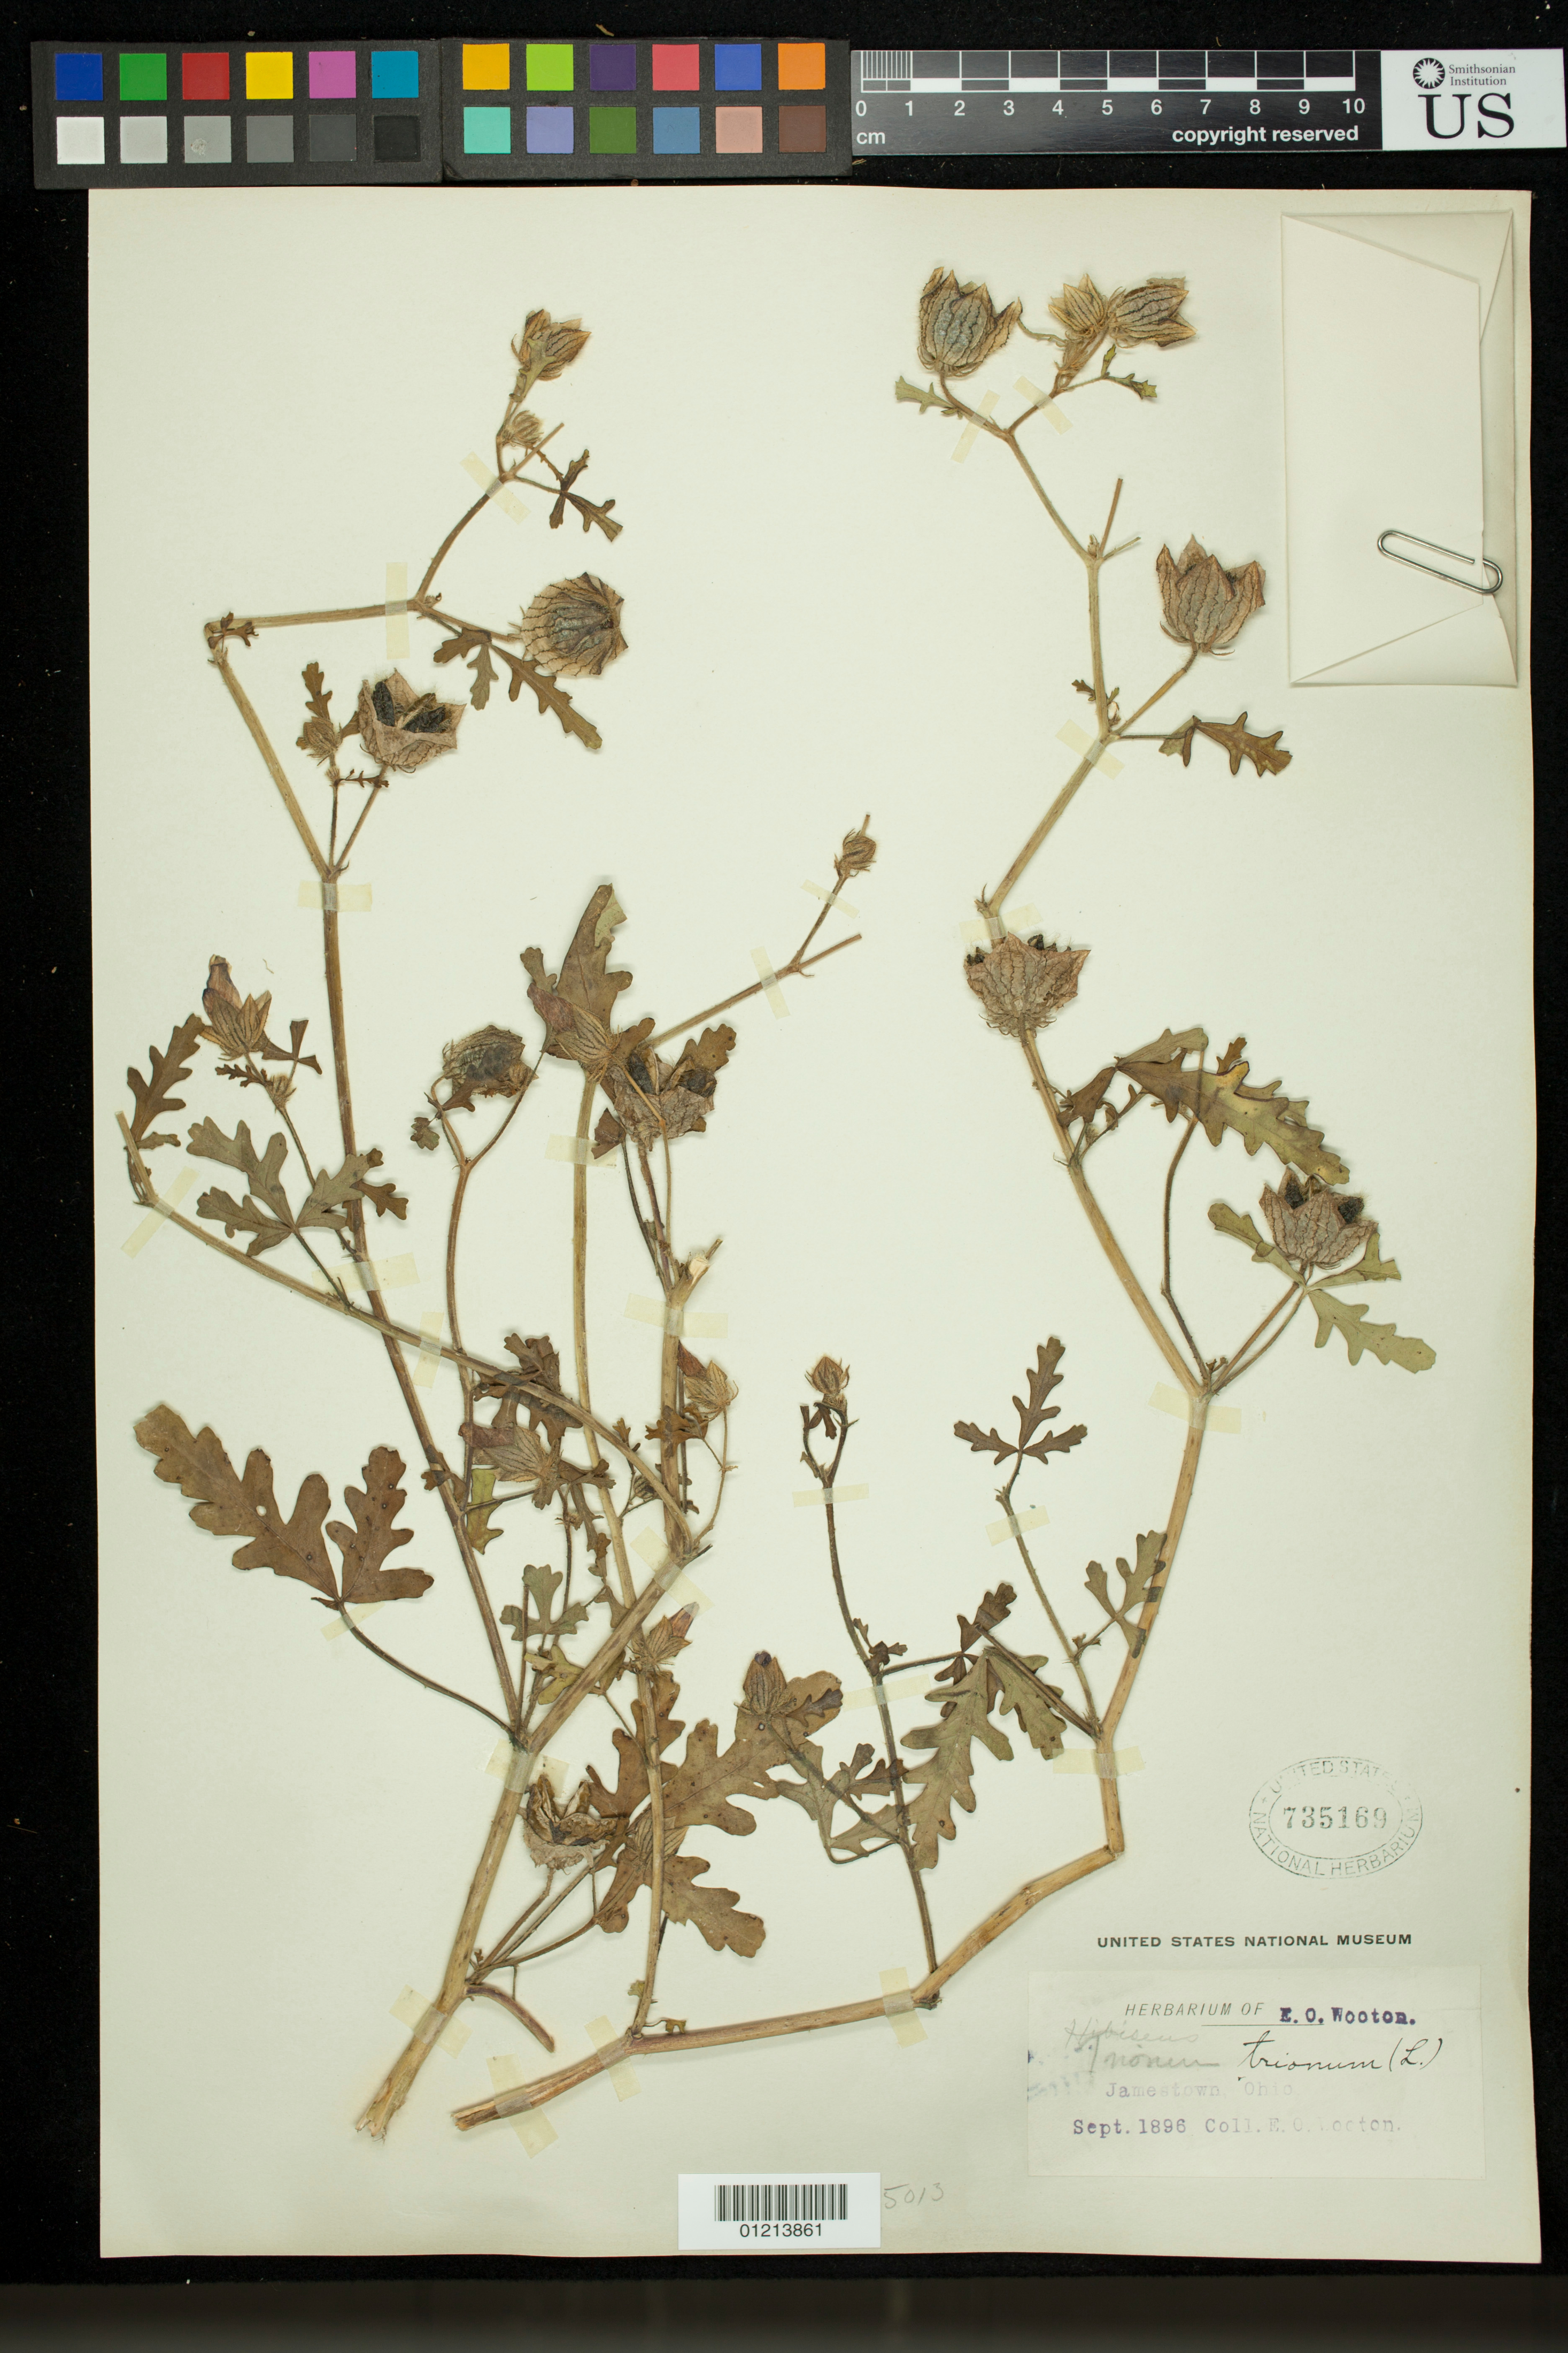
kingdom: Plantae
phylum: Tracheophyta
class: Magnoliopsida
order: Malvales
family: Malvaceae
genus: Hibiscus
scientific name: Hibiscus trionum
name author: L.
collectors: E. O. Wooton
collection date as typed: Sep 1896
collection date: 1896-09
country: United States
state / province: Ohio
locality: Jamestown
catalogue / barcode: US 735169